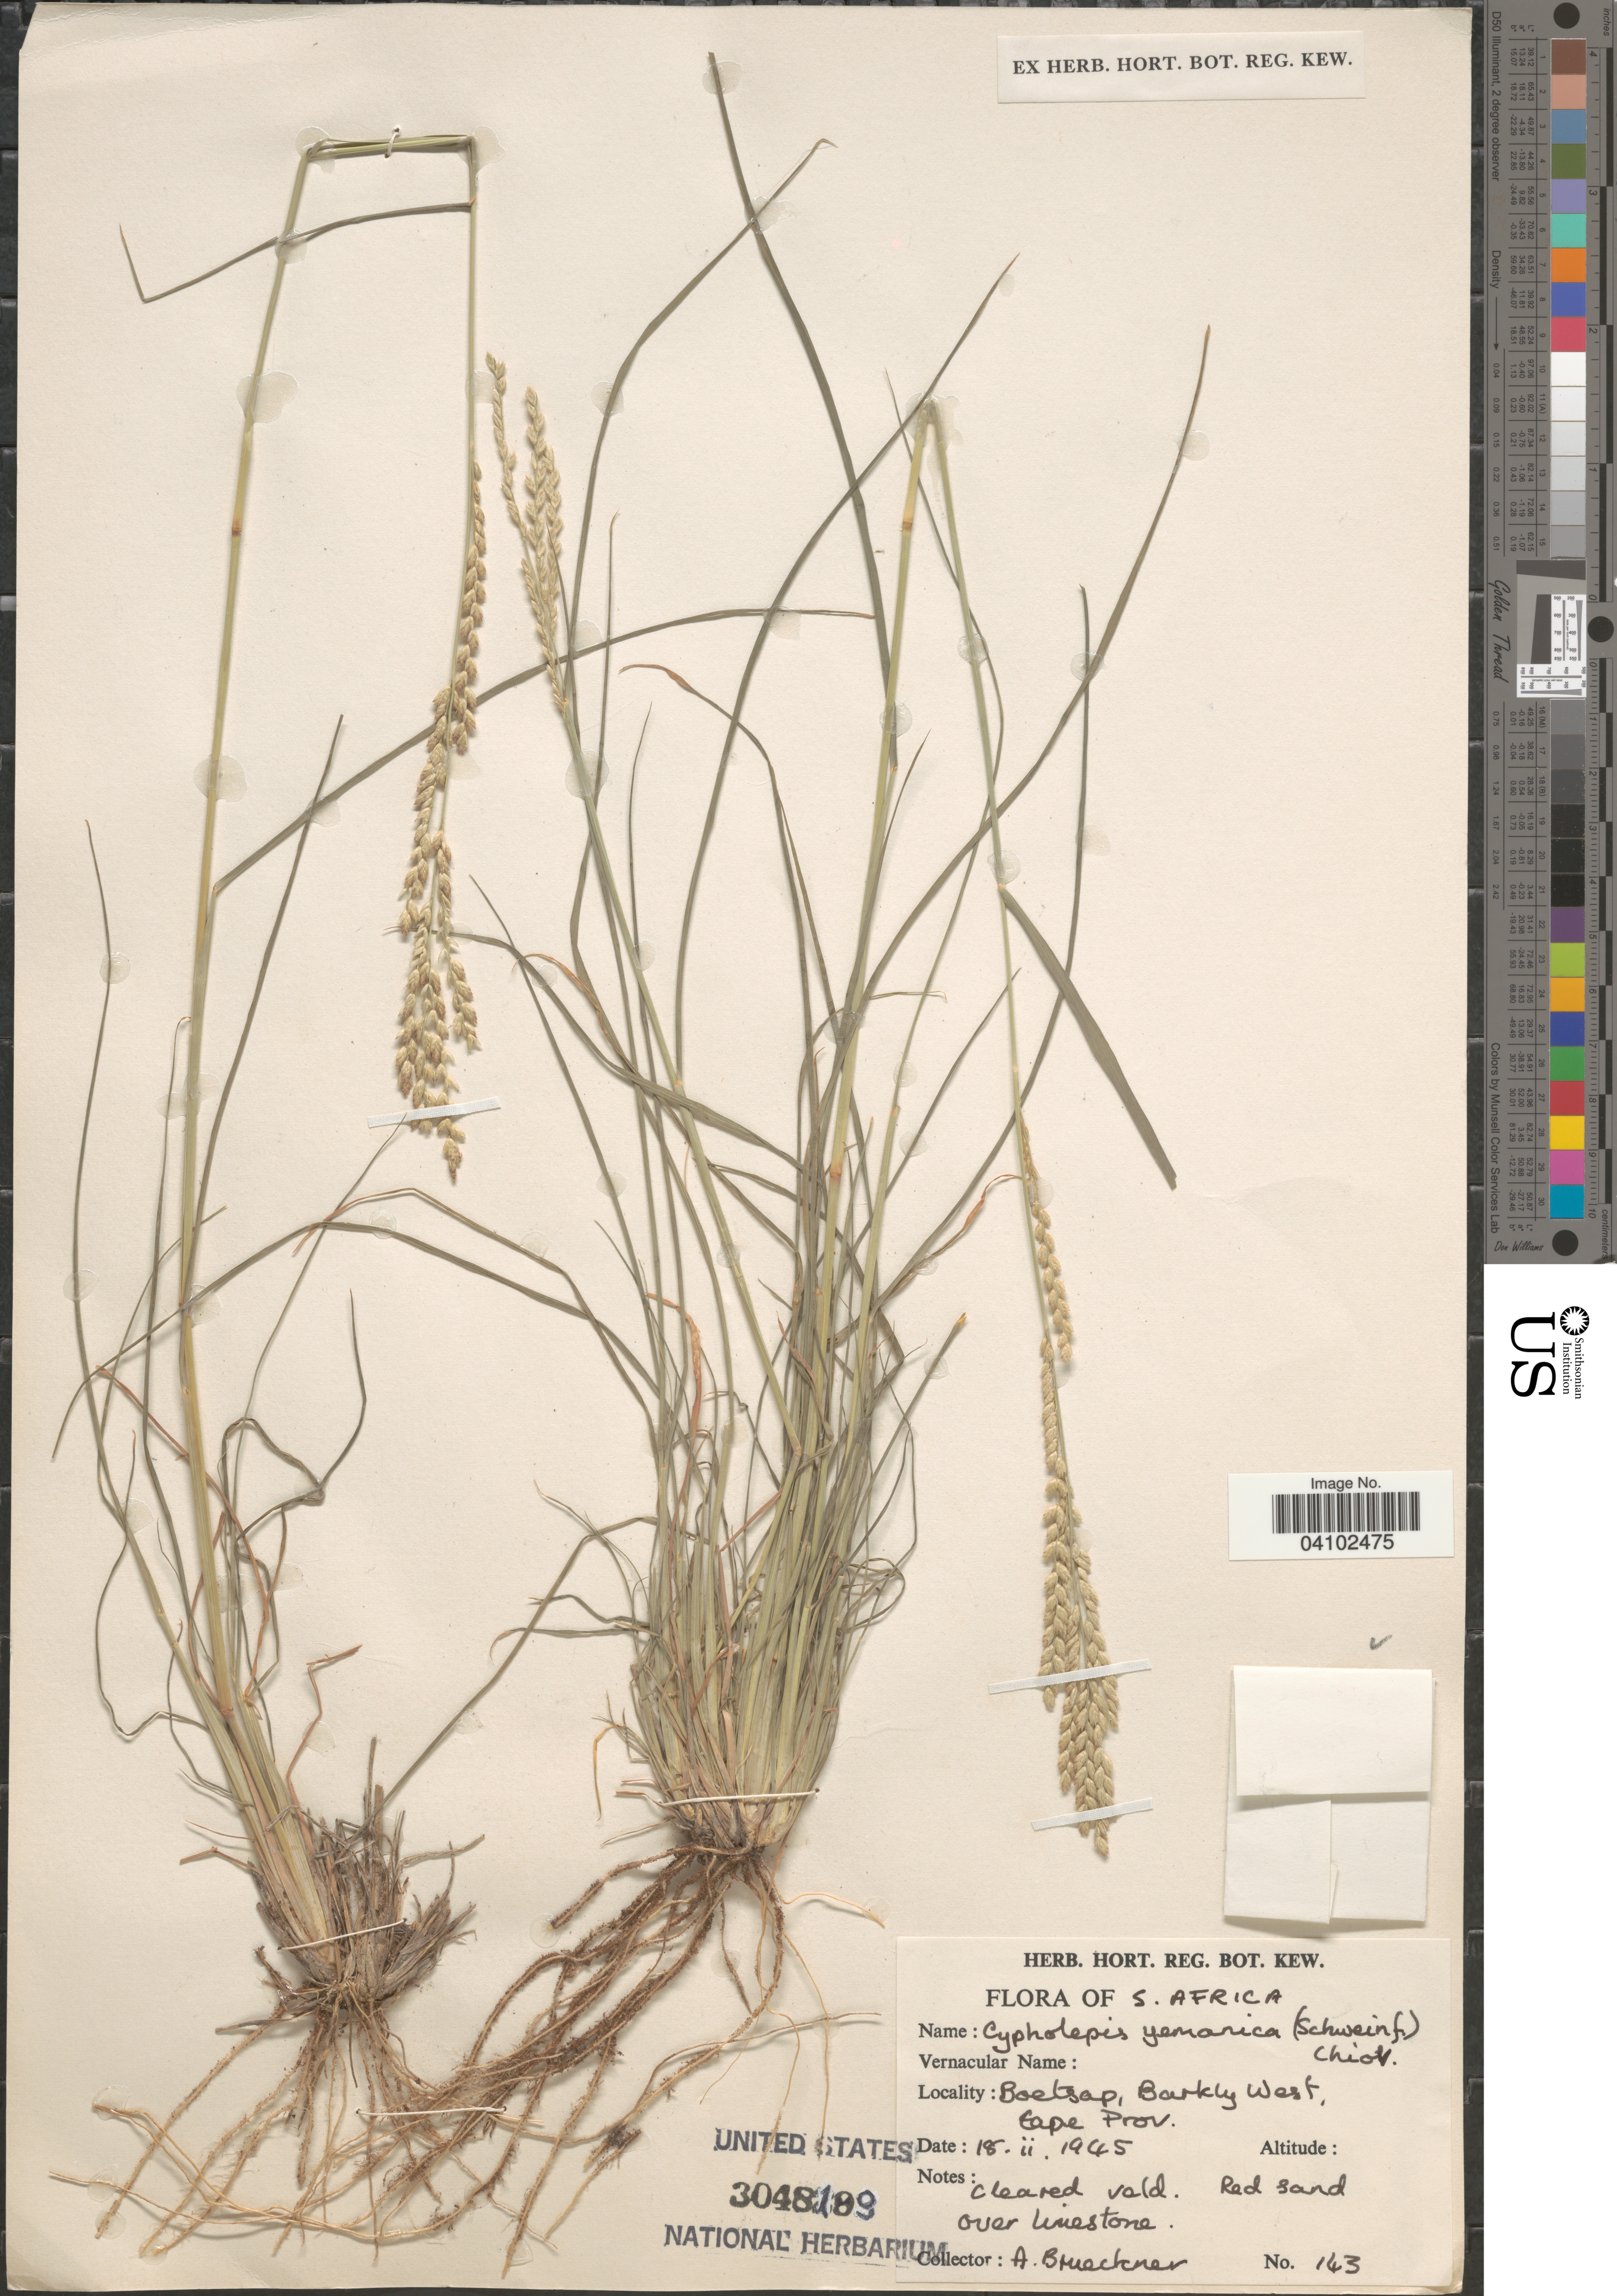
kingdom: Plantae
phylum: Tracheophyta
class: Liliopsida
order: Poales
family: Poaceae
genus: Disakisperma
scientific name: Disakisperma yemenicum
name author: (Schweinf.) P.M. Peterson & N. Snow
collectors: A. Brueckner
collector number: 143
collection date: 1945-02-18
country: South Africa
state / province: North West / Northern Cape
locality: Boetsap, Barkly West.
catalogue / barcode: US 3048189